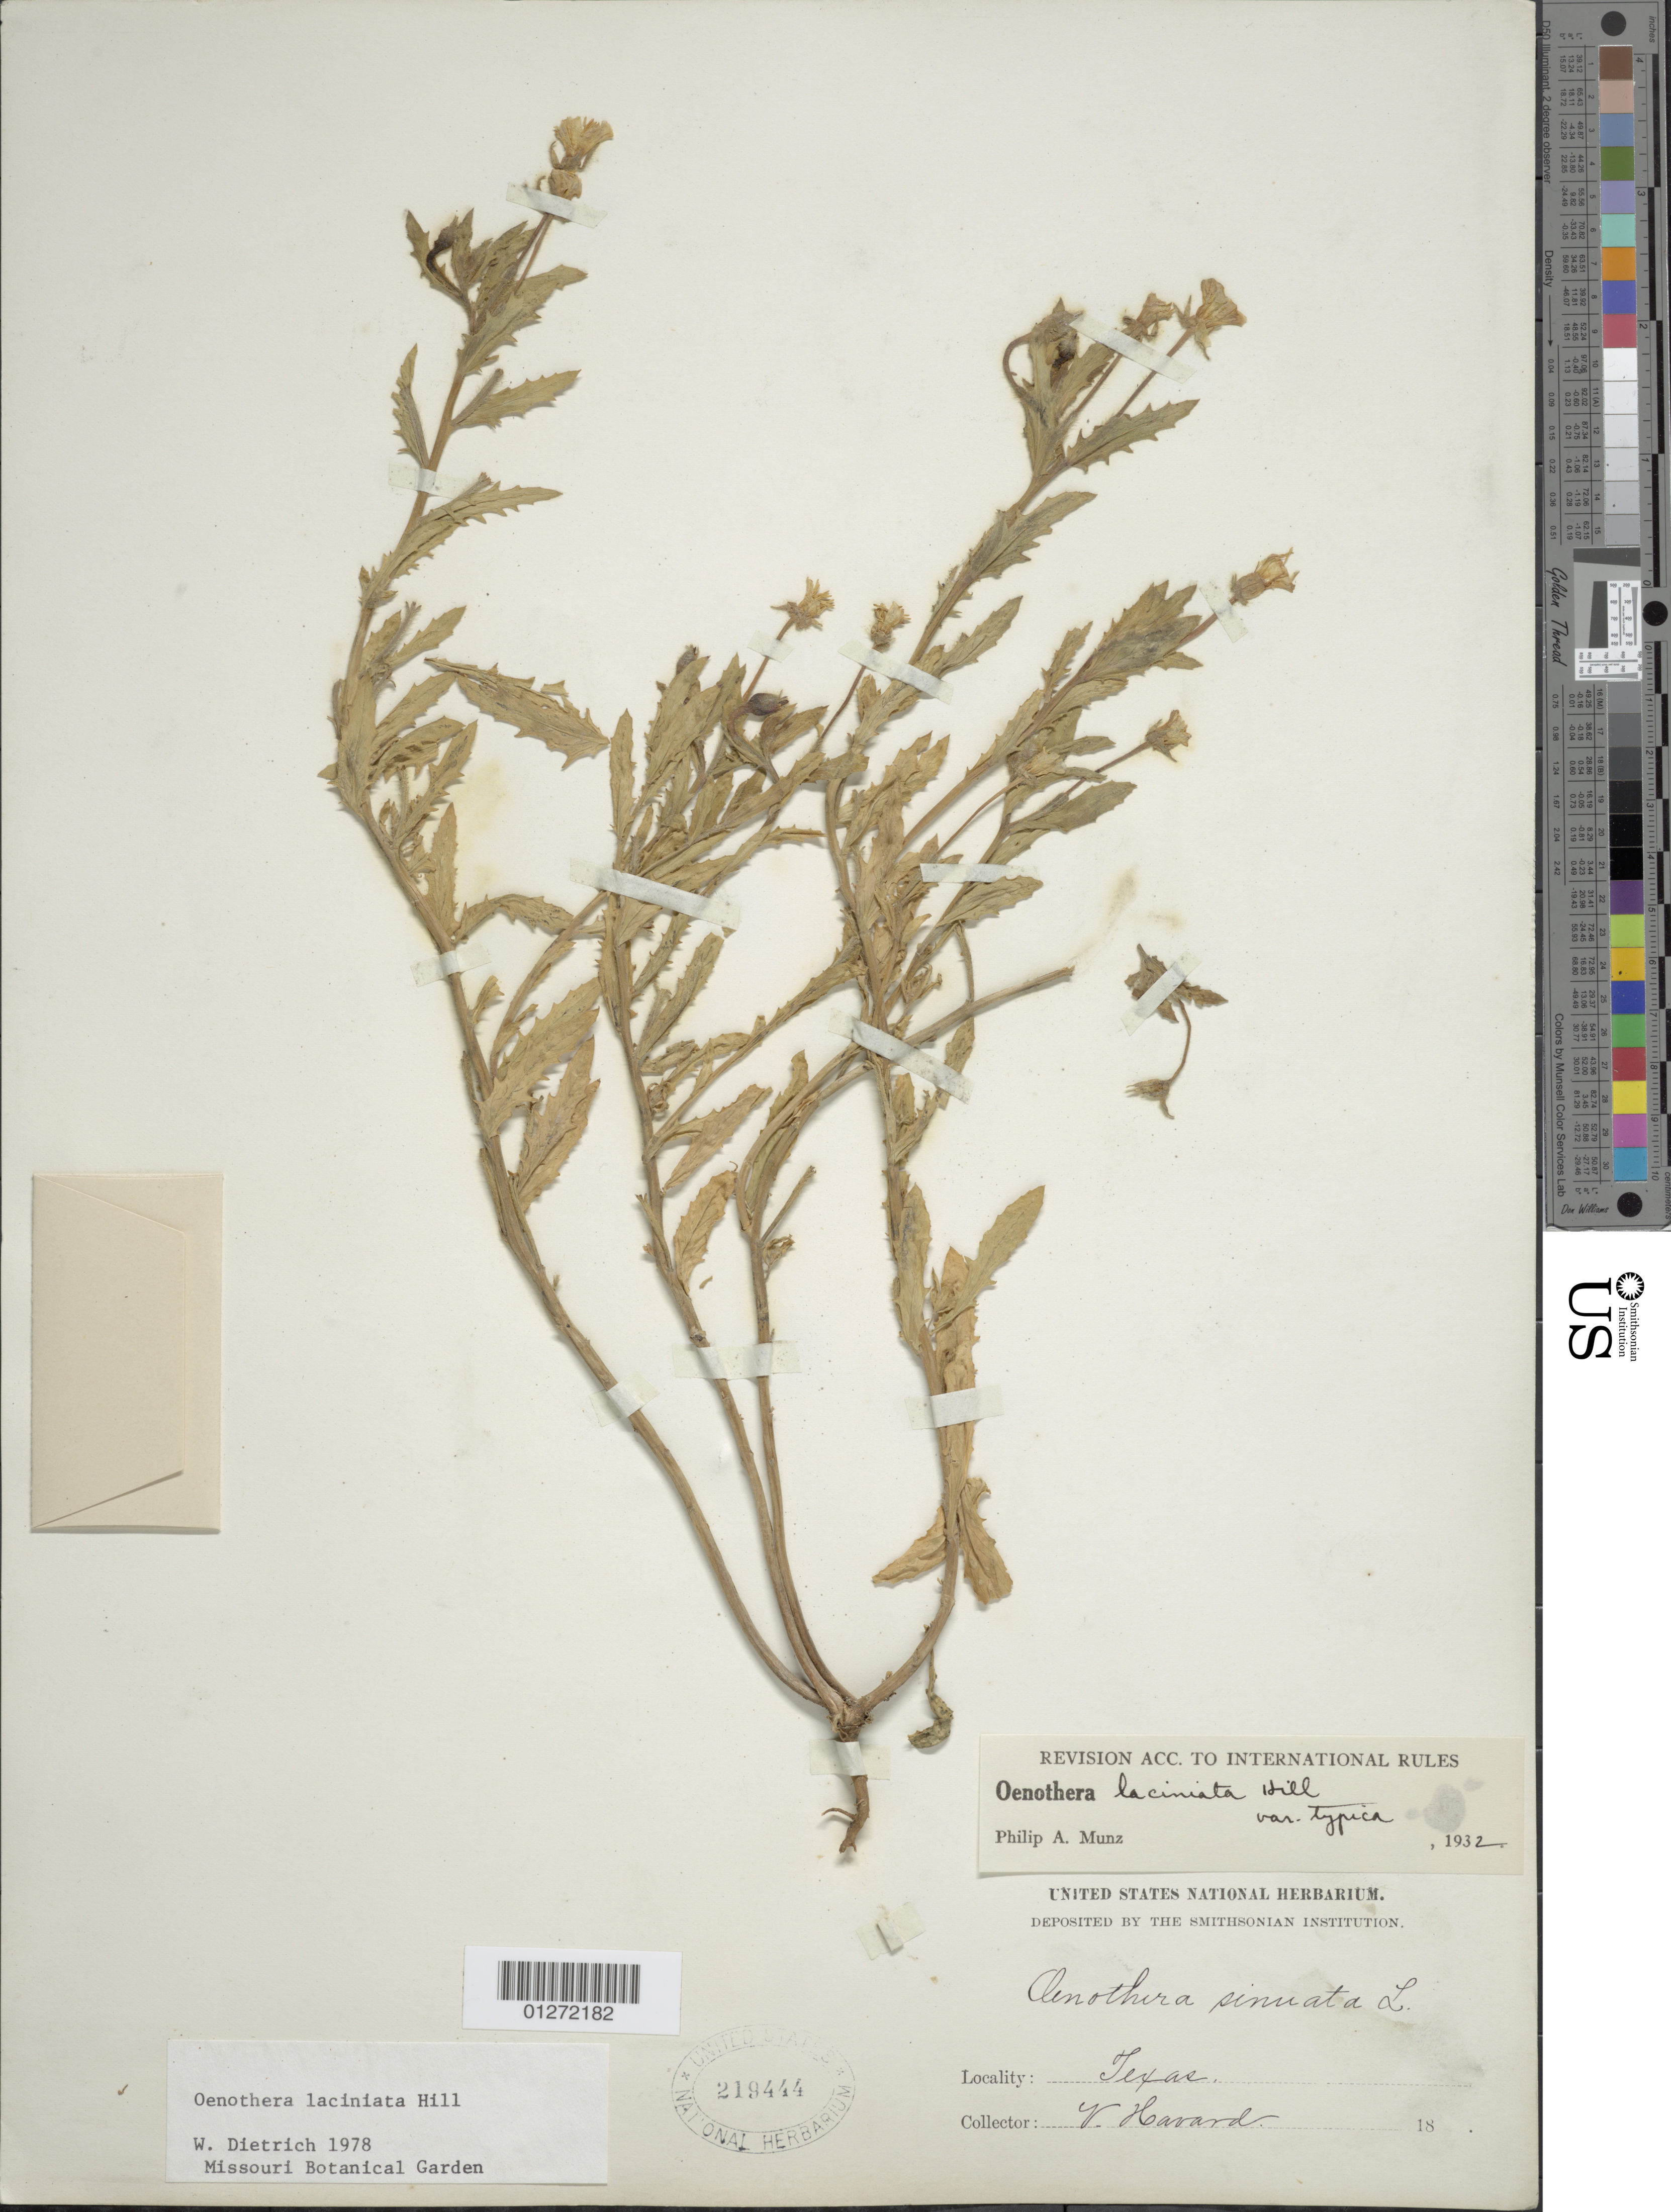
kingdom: Plantae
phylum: Tracheophyta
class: Magnoliopsida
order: Myrtales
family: Onagraceae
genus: Oenothera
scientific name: Oenothera laciniata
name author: Hill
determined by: Dietrich, W.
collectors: V. Havard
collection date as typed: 188-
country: United States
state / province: Texas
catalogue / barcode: US 219444